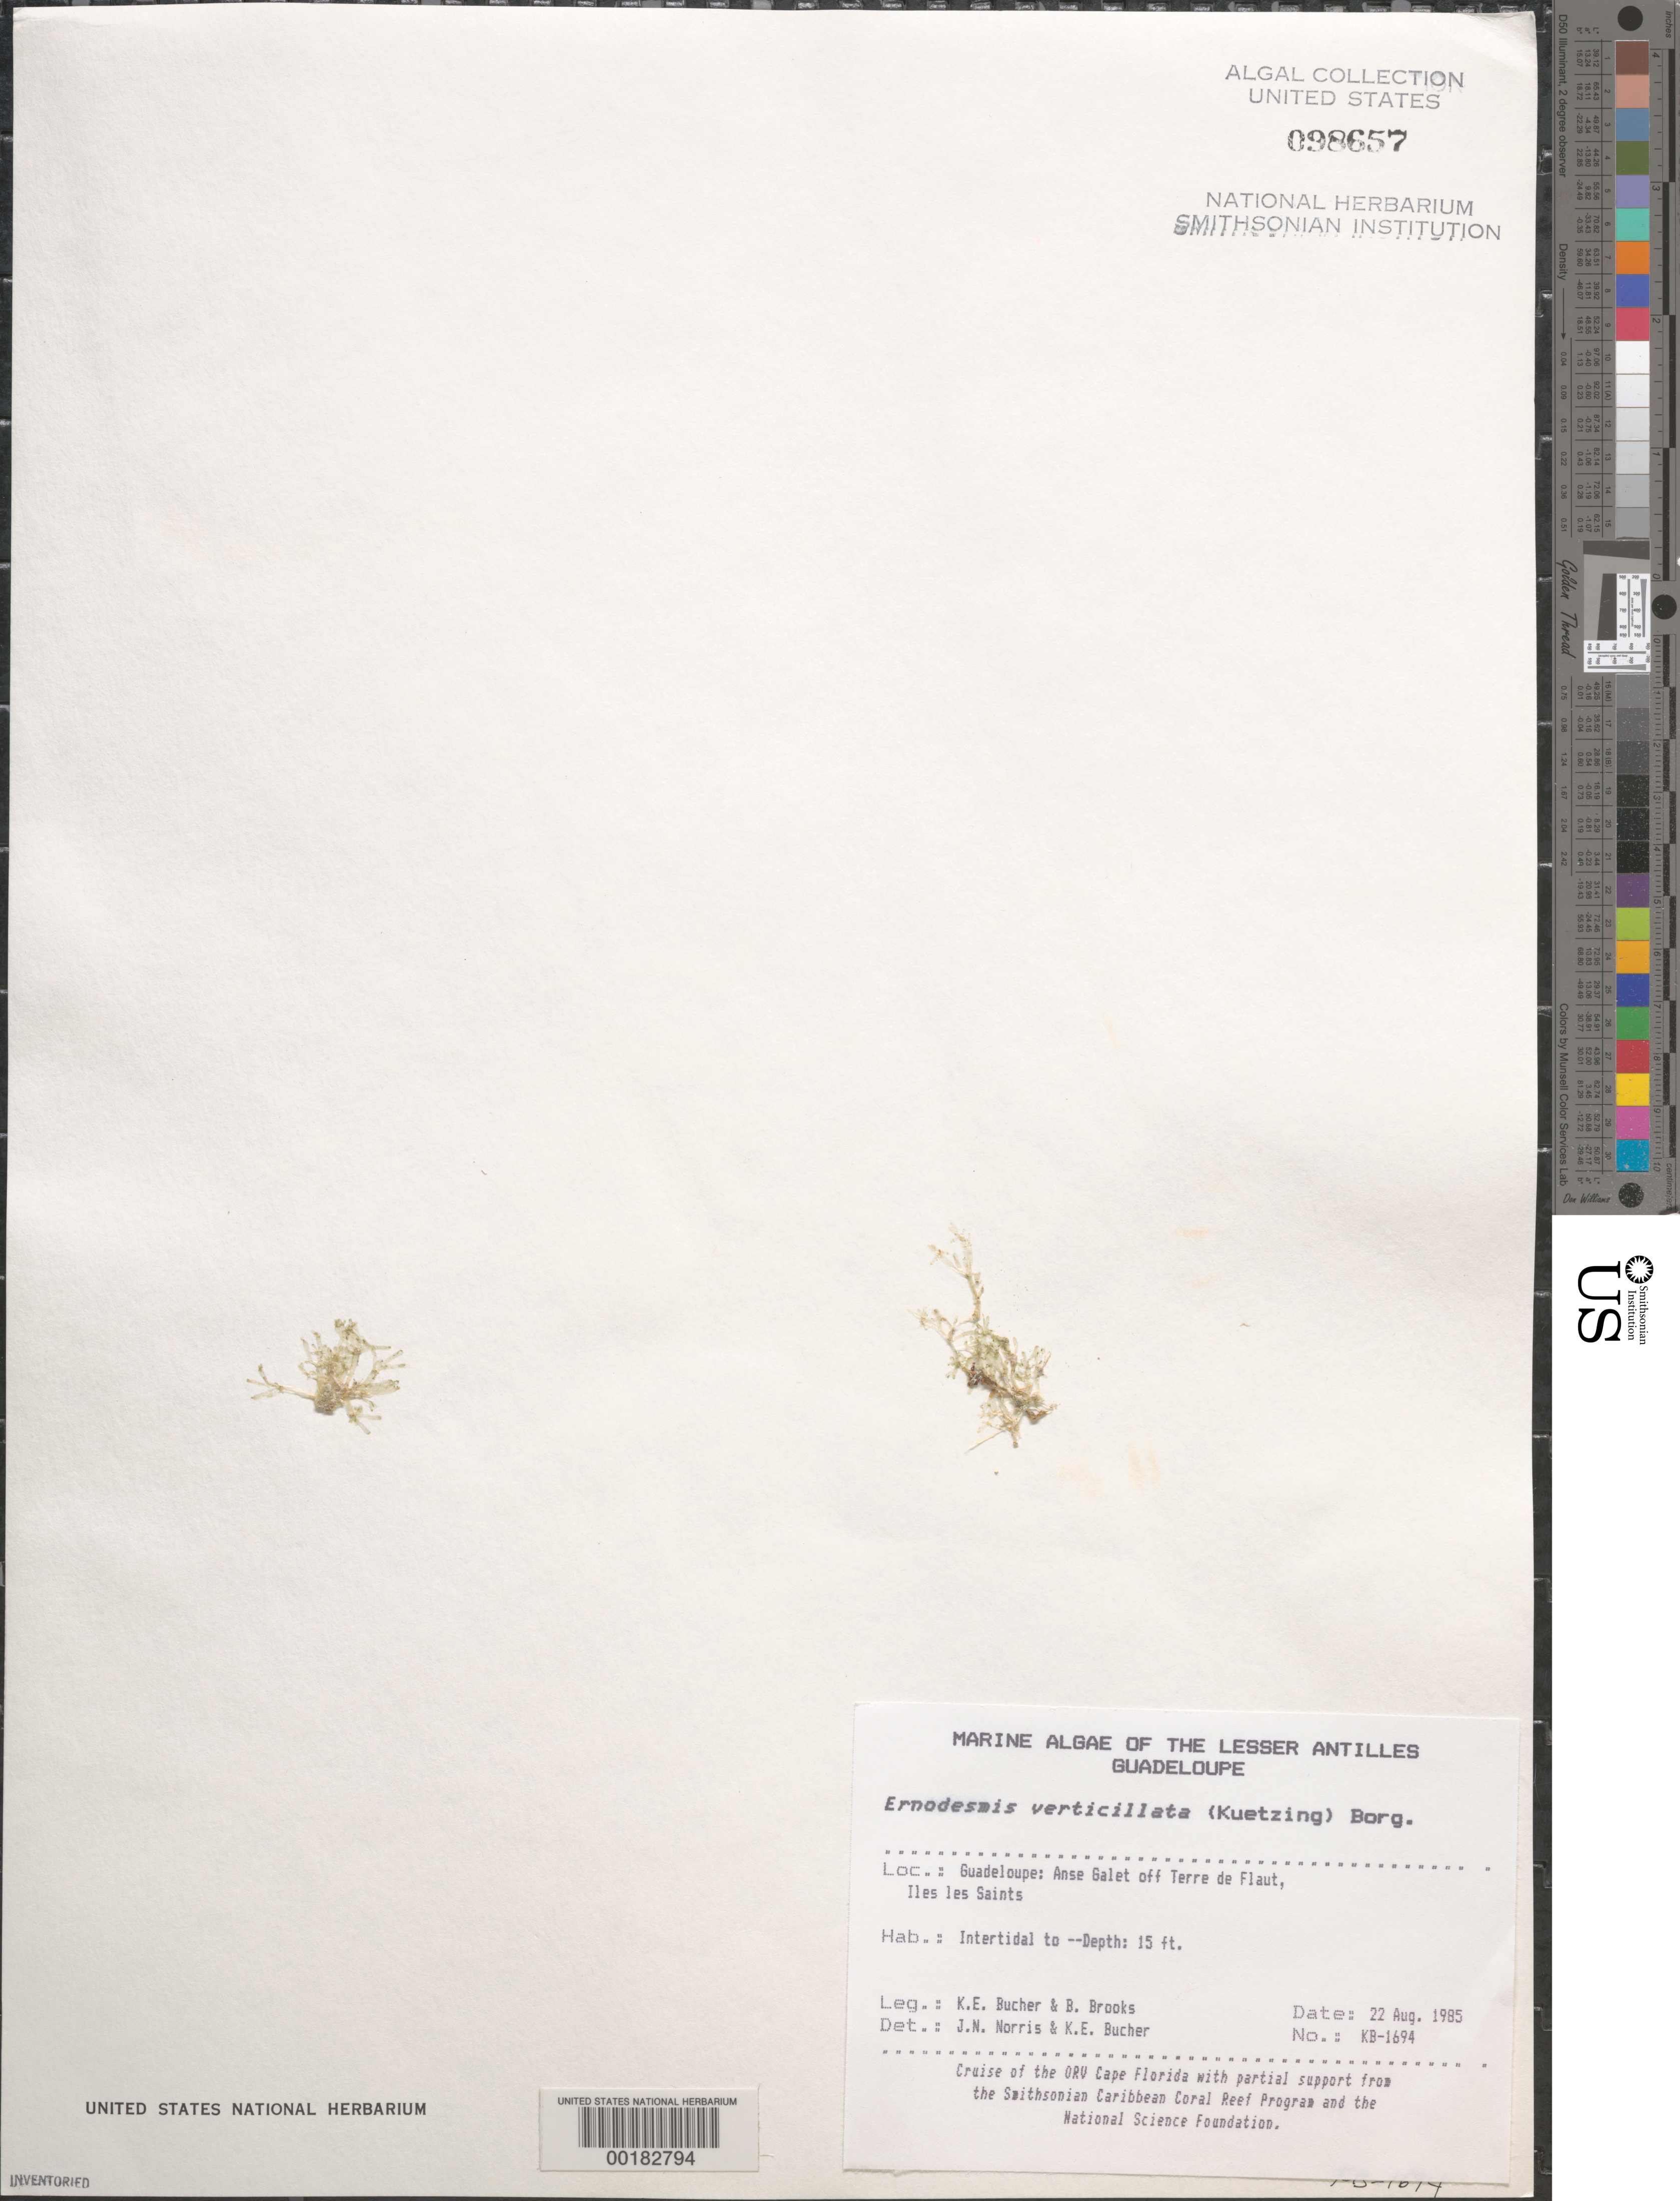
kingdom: Plantae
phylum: Chlorophyta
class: Ulvophyceae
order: Siphonocladales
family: Siphonocladaceae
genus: Ernodesmis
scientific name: Ernodesmis verticillata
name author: (Kütz.) Børgesen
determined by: Norris, J. N.; Bucher, K. E.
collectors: K. E. Bucher & B. Brooks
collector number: Kb-1694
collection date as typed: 22 Aug 1985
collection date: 1985-08-22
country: Guadeloupe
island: Iles des Saintes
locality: Anse Galet off Terre de Flaut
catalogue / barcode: US 98657